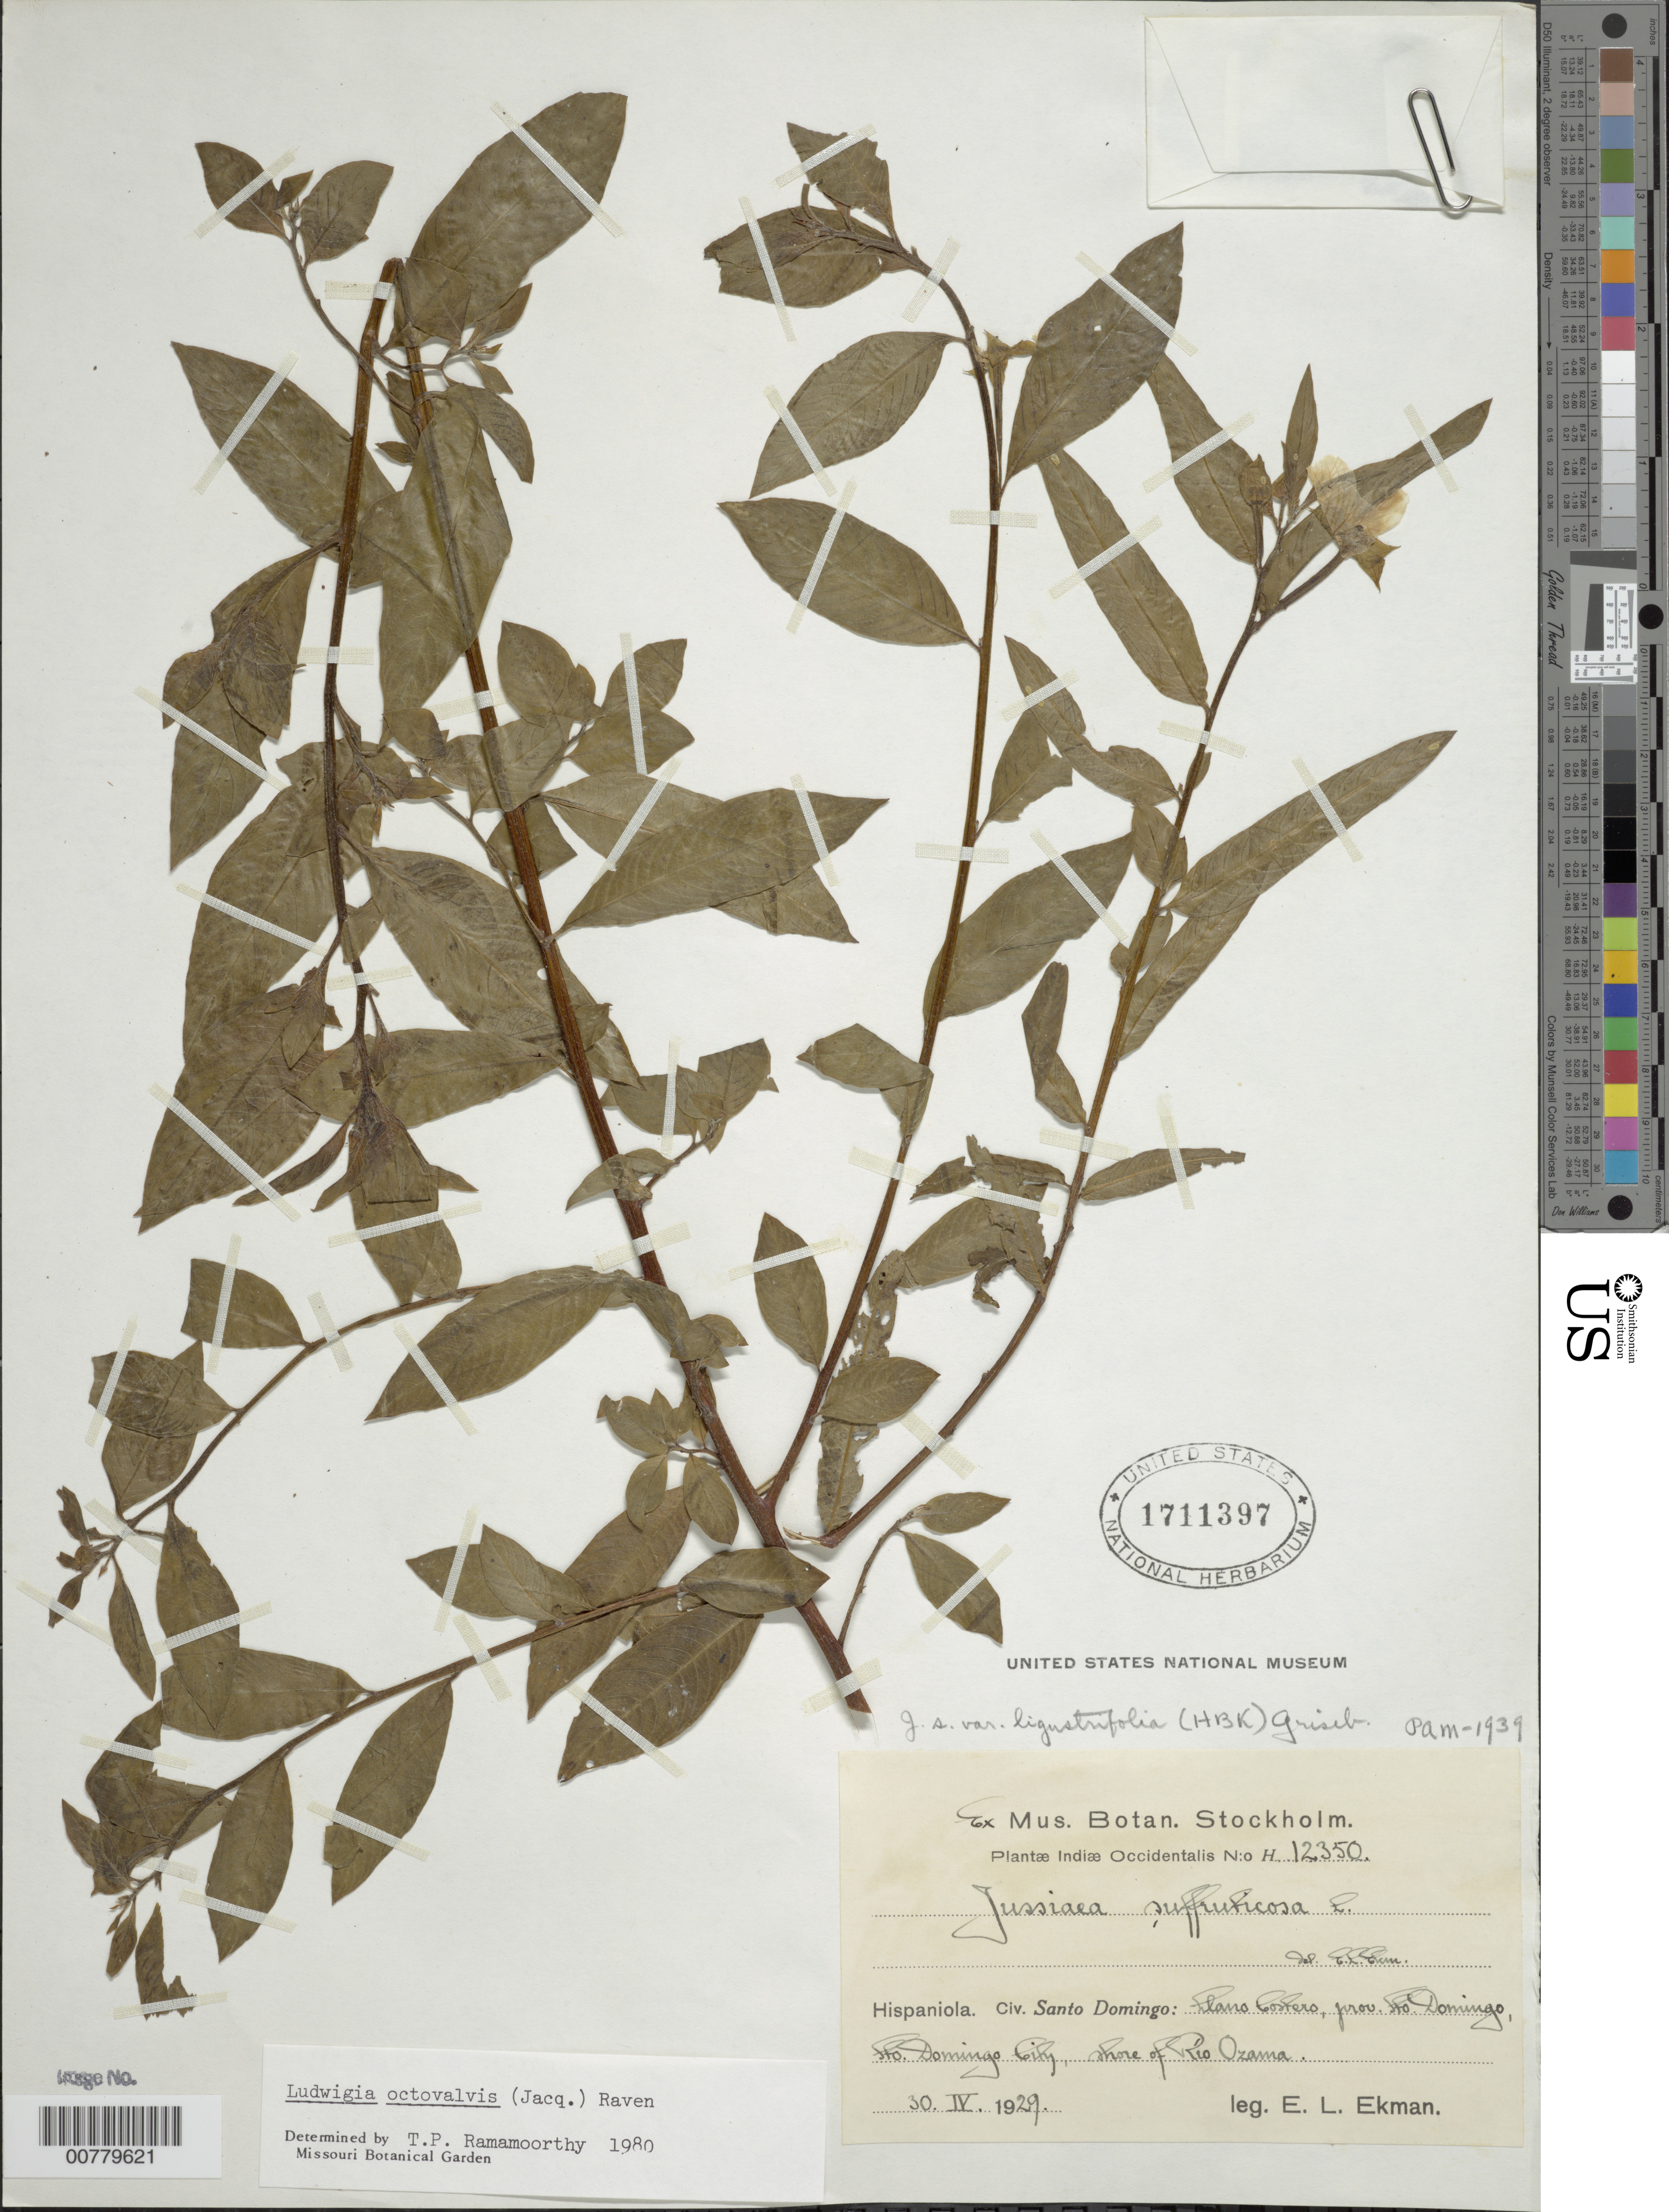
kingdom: Plantae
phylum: Tracheophyta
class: Magnoliopsida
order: Myrtales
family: Onagraceae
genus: Ludwigia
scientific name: Ludwigia octovalvis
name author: (Jacq.) P.H. Raven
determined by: Ramamoorthy, T. P.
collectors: E. L. Ekman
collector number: H 12350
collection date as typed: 30 Apr 1929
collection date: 1929-04-30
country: Dominican Republic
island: Hispaniola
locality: Santo Domingo Province, Llano Costero, Santo Domingo City, shore of Ozama River.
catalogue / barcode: US 1711397